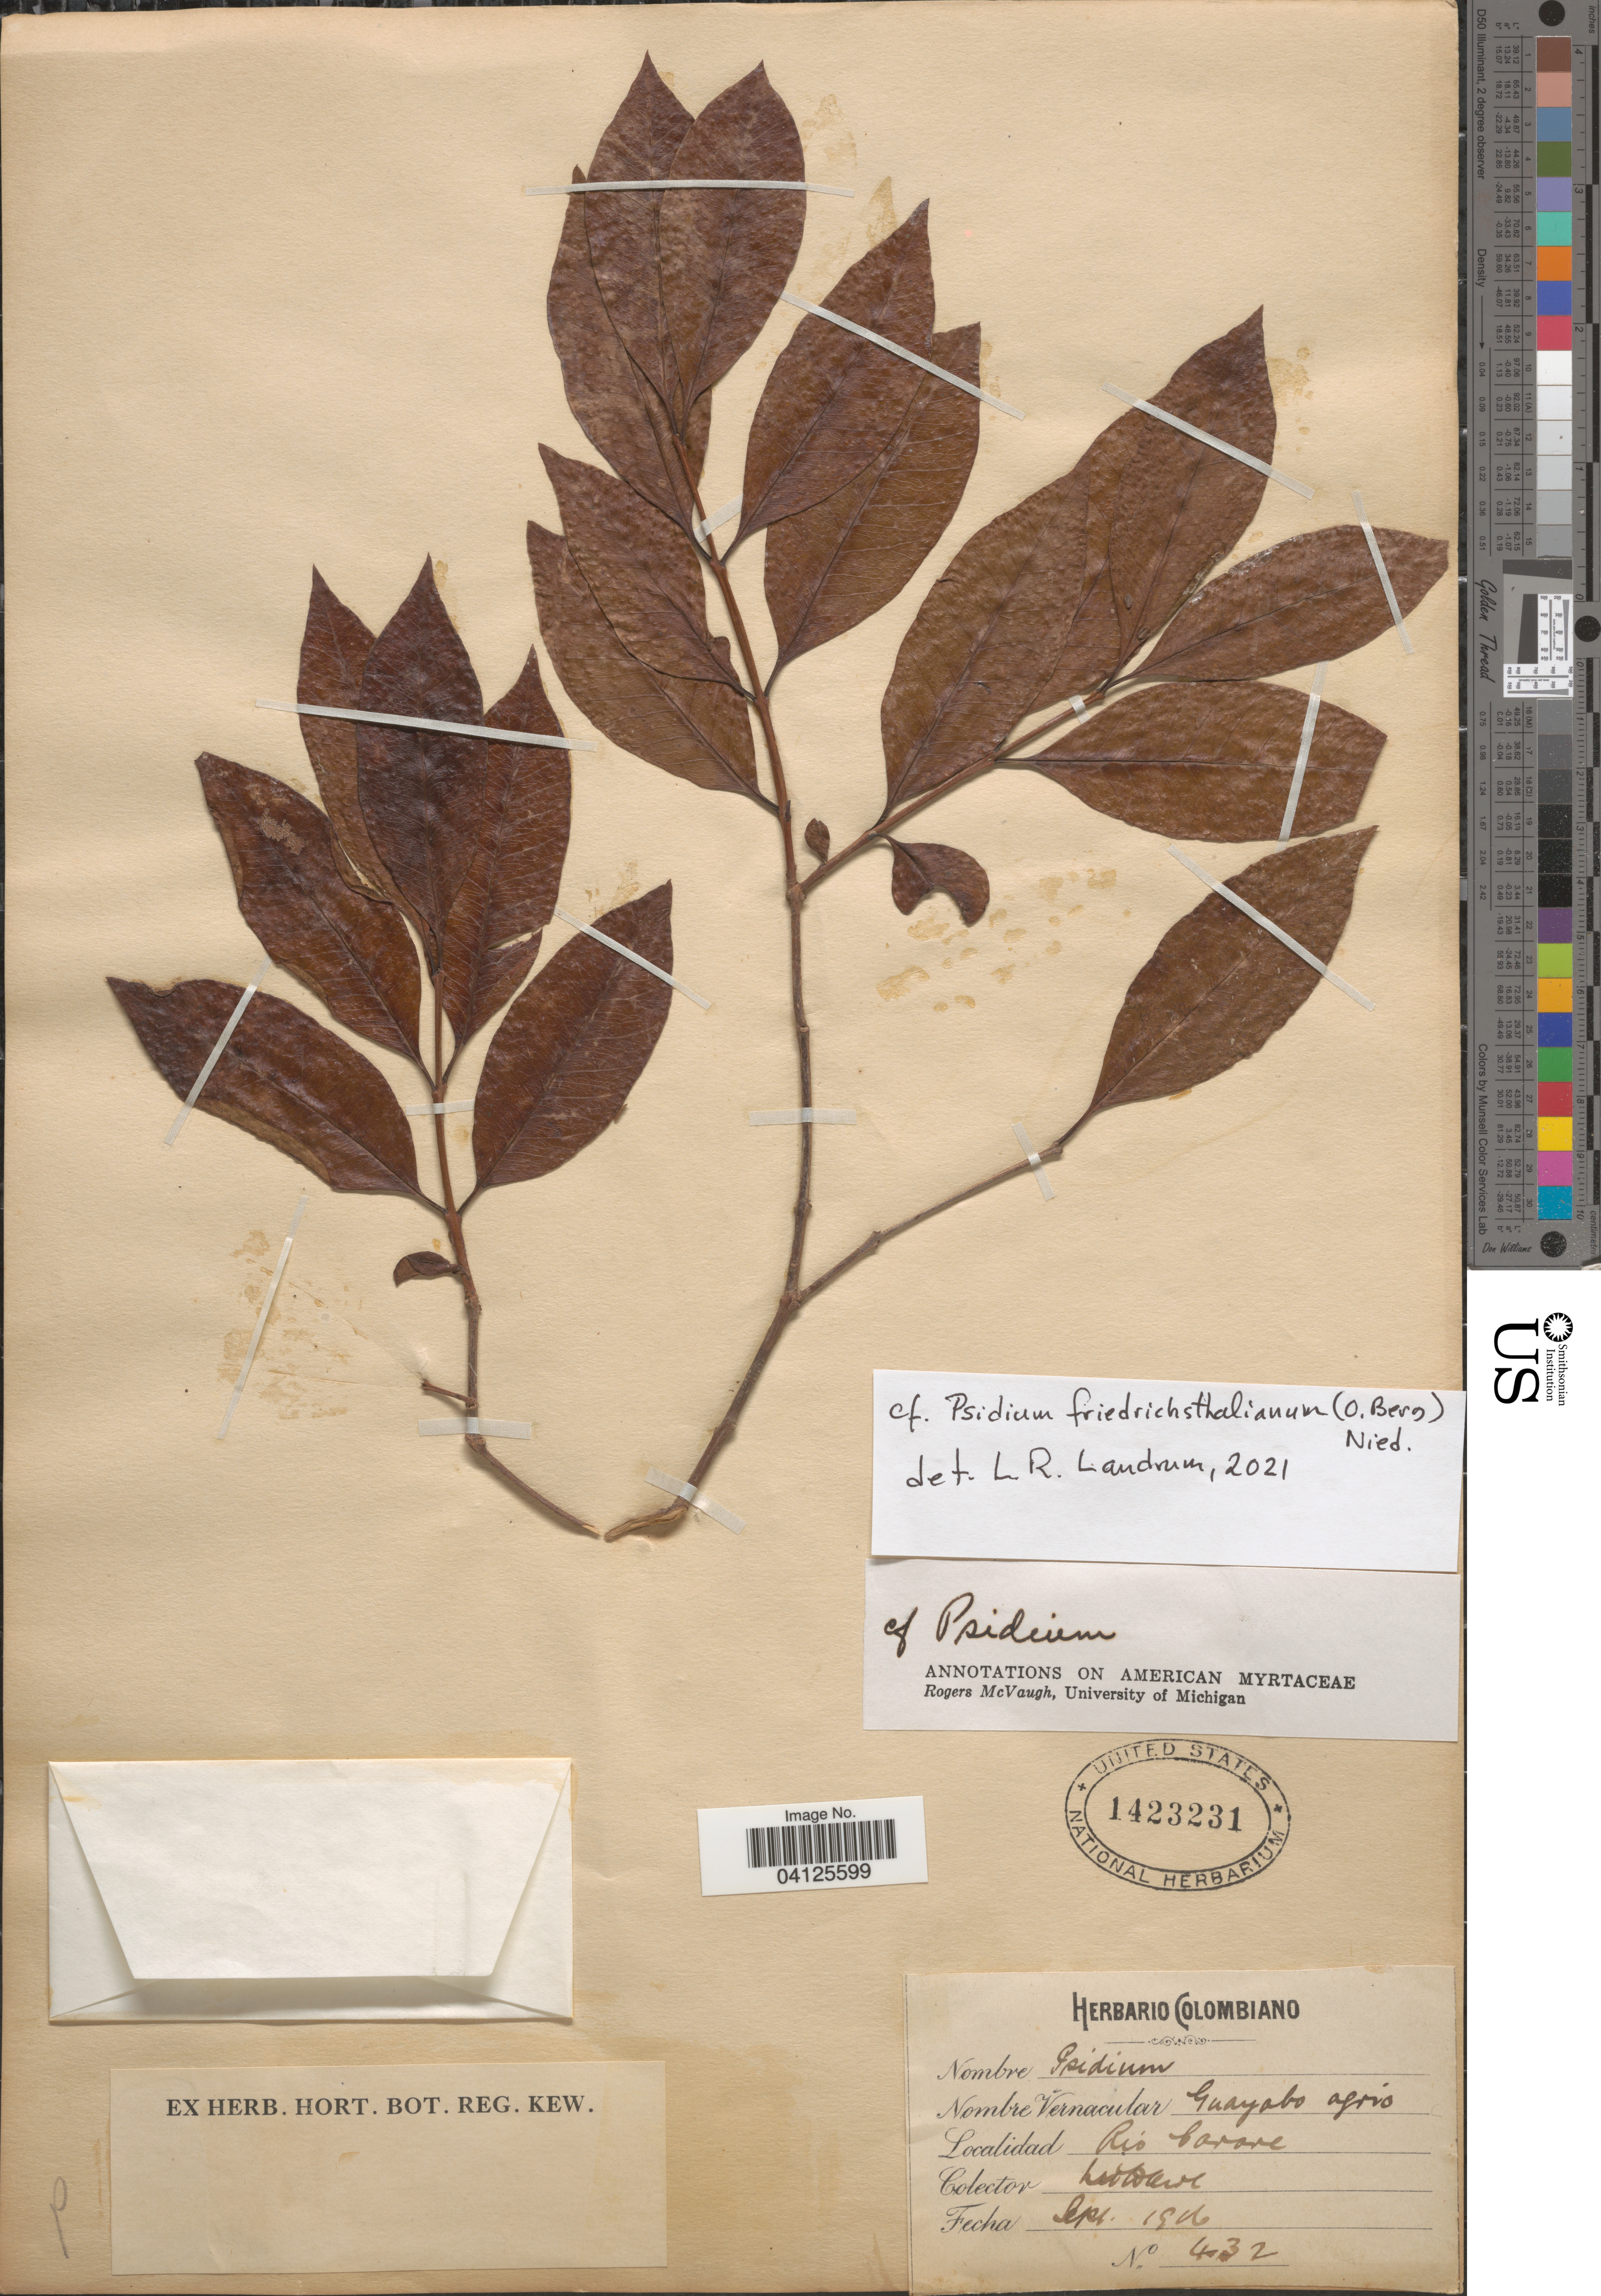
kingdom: Plantae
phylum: Tracheophyta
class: Magnoliopsida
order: Myrtales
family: Myrtaceae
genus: Psidium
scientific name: Psidium friedrichsthalianum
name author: (O. Berg) Nied.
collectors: M. T. Dawe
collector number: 432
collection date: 1916-09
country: Colombia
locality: Rio Carare.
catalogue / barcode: US 1423231